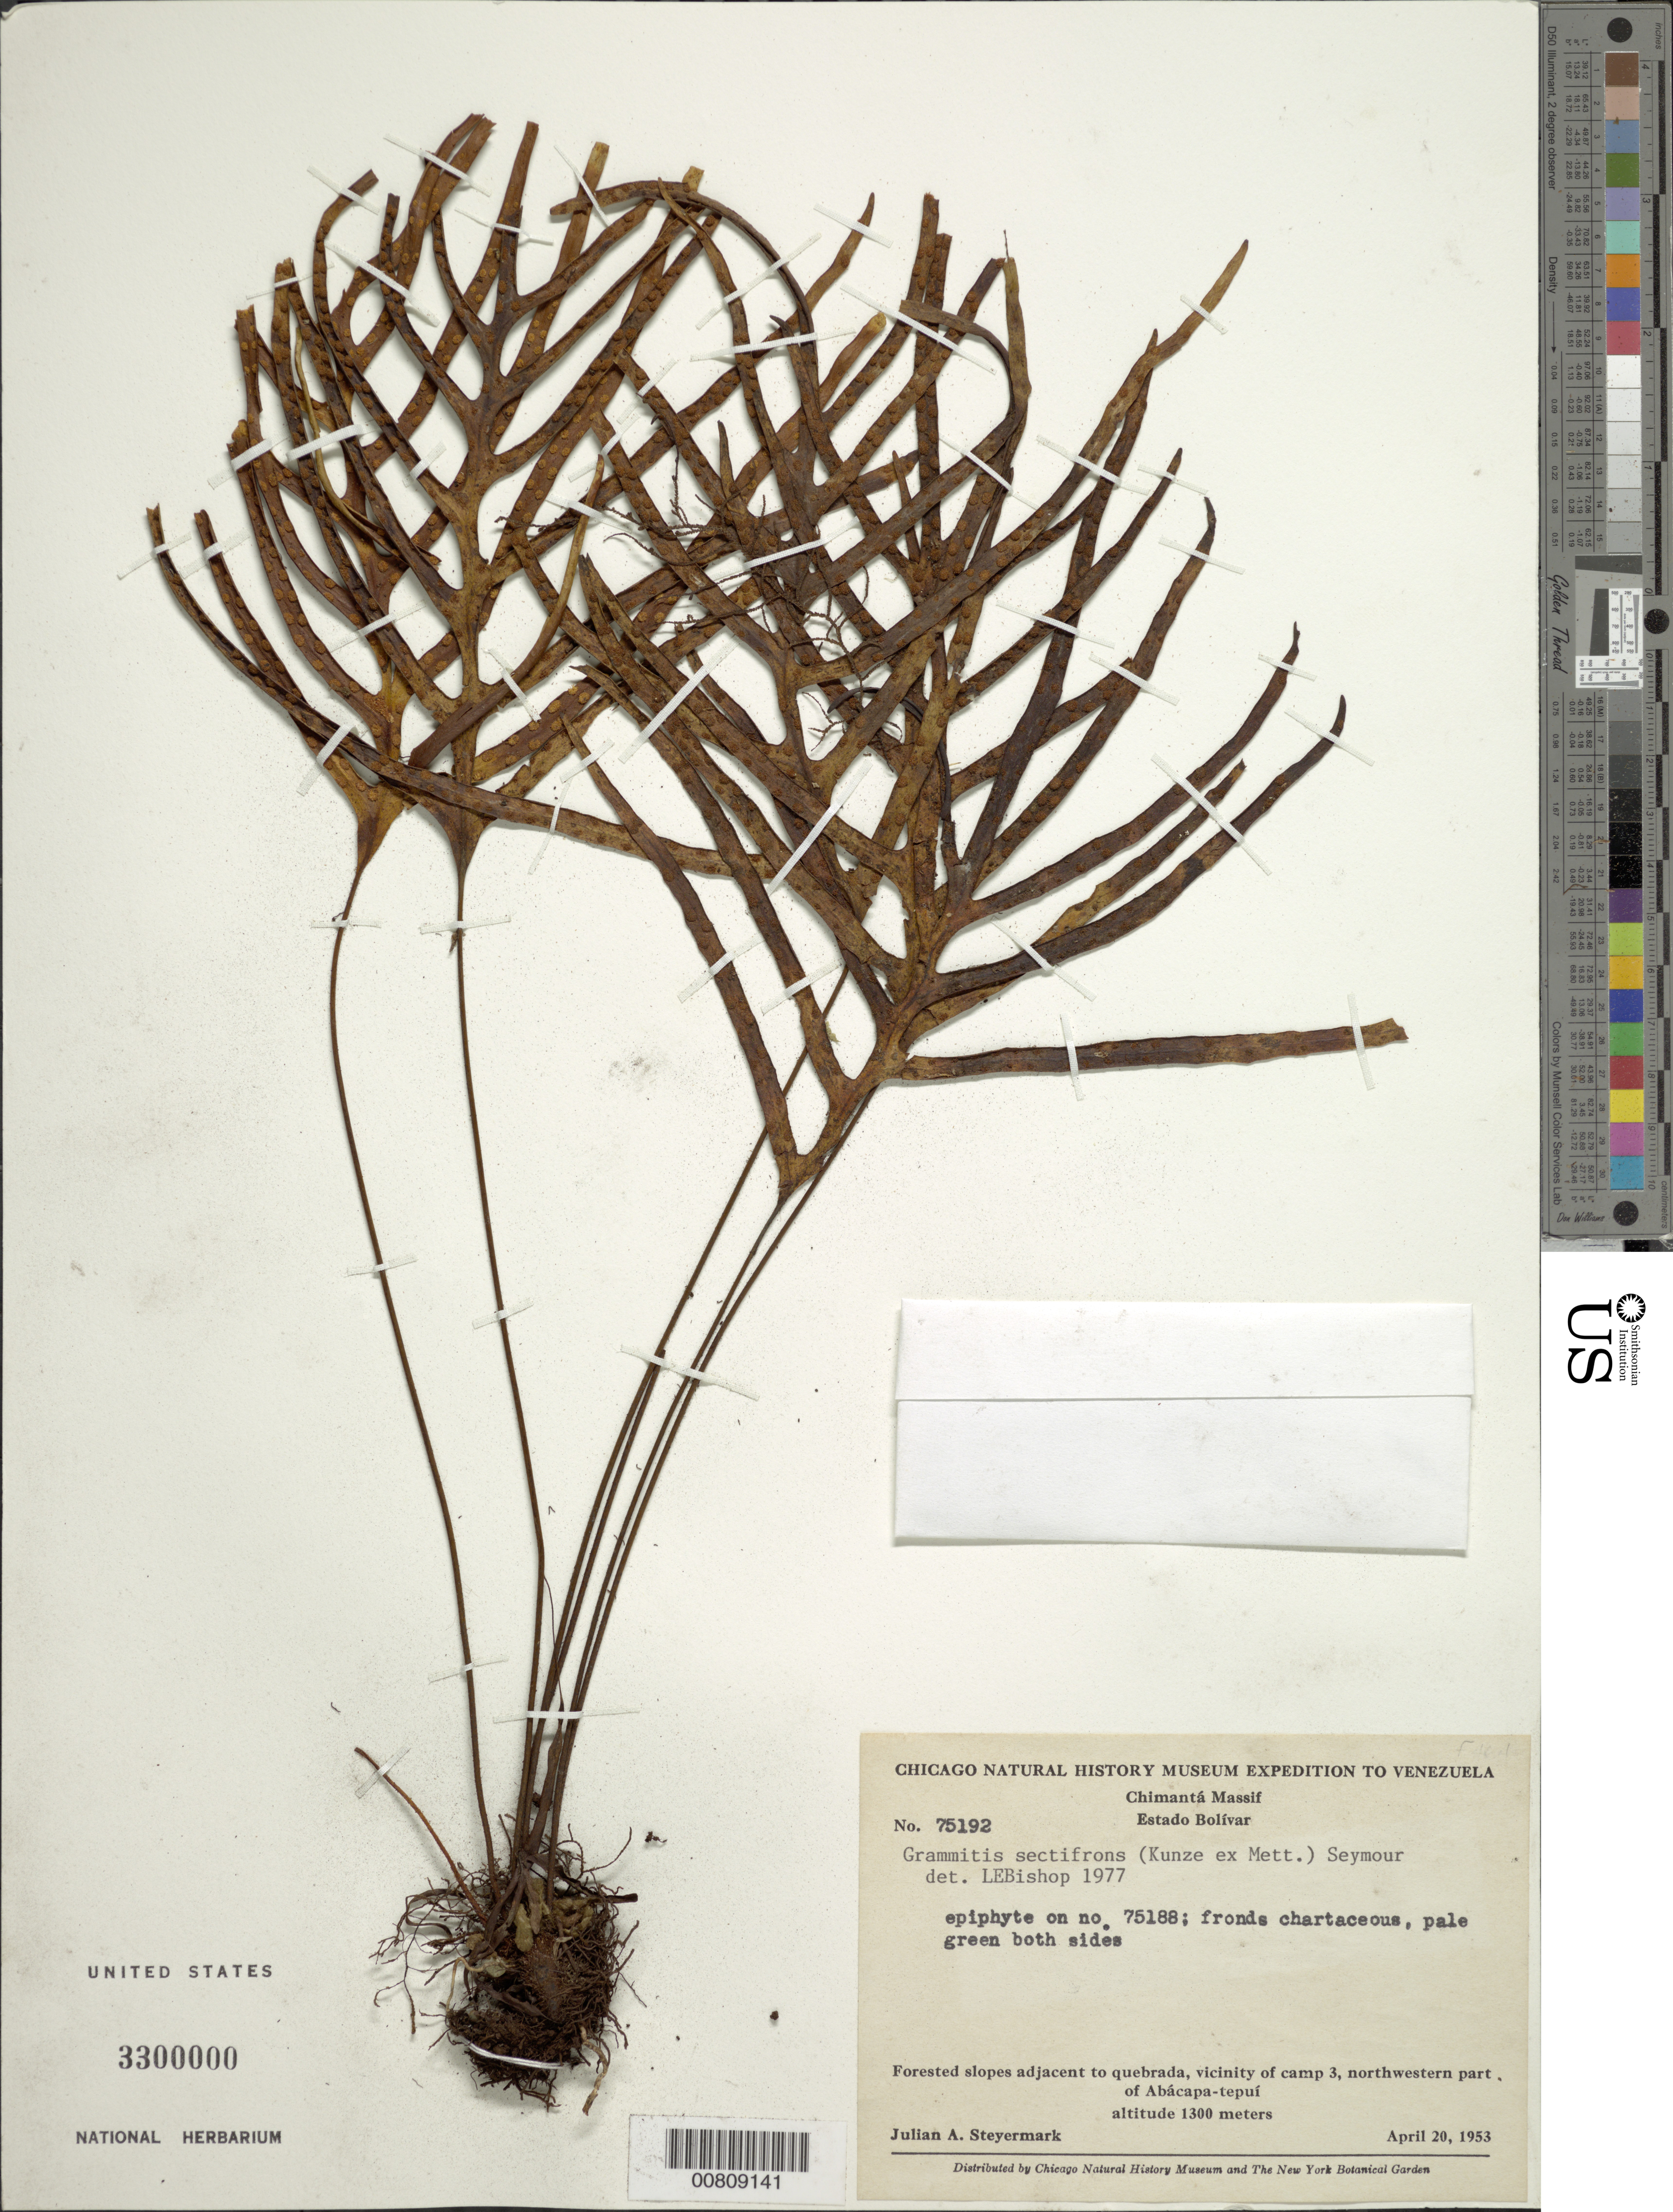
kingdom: Plantae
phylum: Tracheophyta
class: Polypodiopsida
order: Polypodiales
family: Polypodiaceae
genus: Zygophlebia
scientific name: Zygophlebia sectifrons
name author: (Kunze ex Mett.) L.E. Bishop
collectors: J. Steyermark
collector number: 75192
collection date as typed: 20-Apr-53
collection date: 1953-04-20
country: Venezuela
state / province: Bolívar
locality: Chimantá Massif, Abácapa-tepuí, NW part, vic. of Camp 3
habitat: Forested slopes adjacent to quebrada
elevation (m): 1300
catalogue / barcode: US 3300000